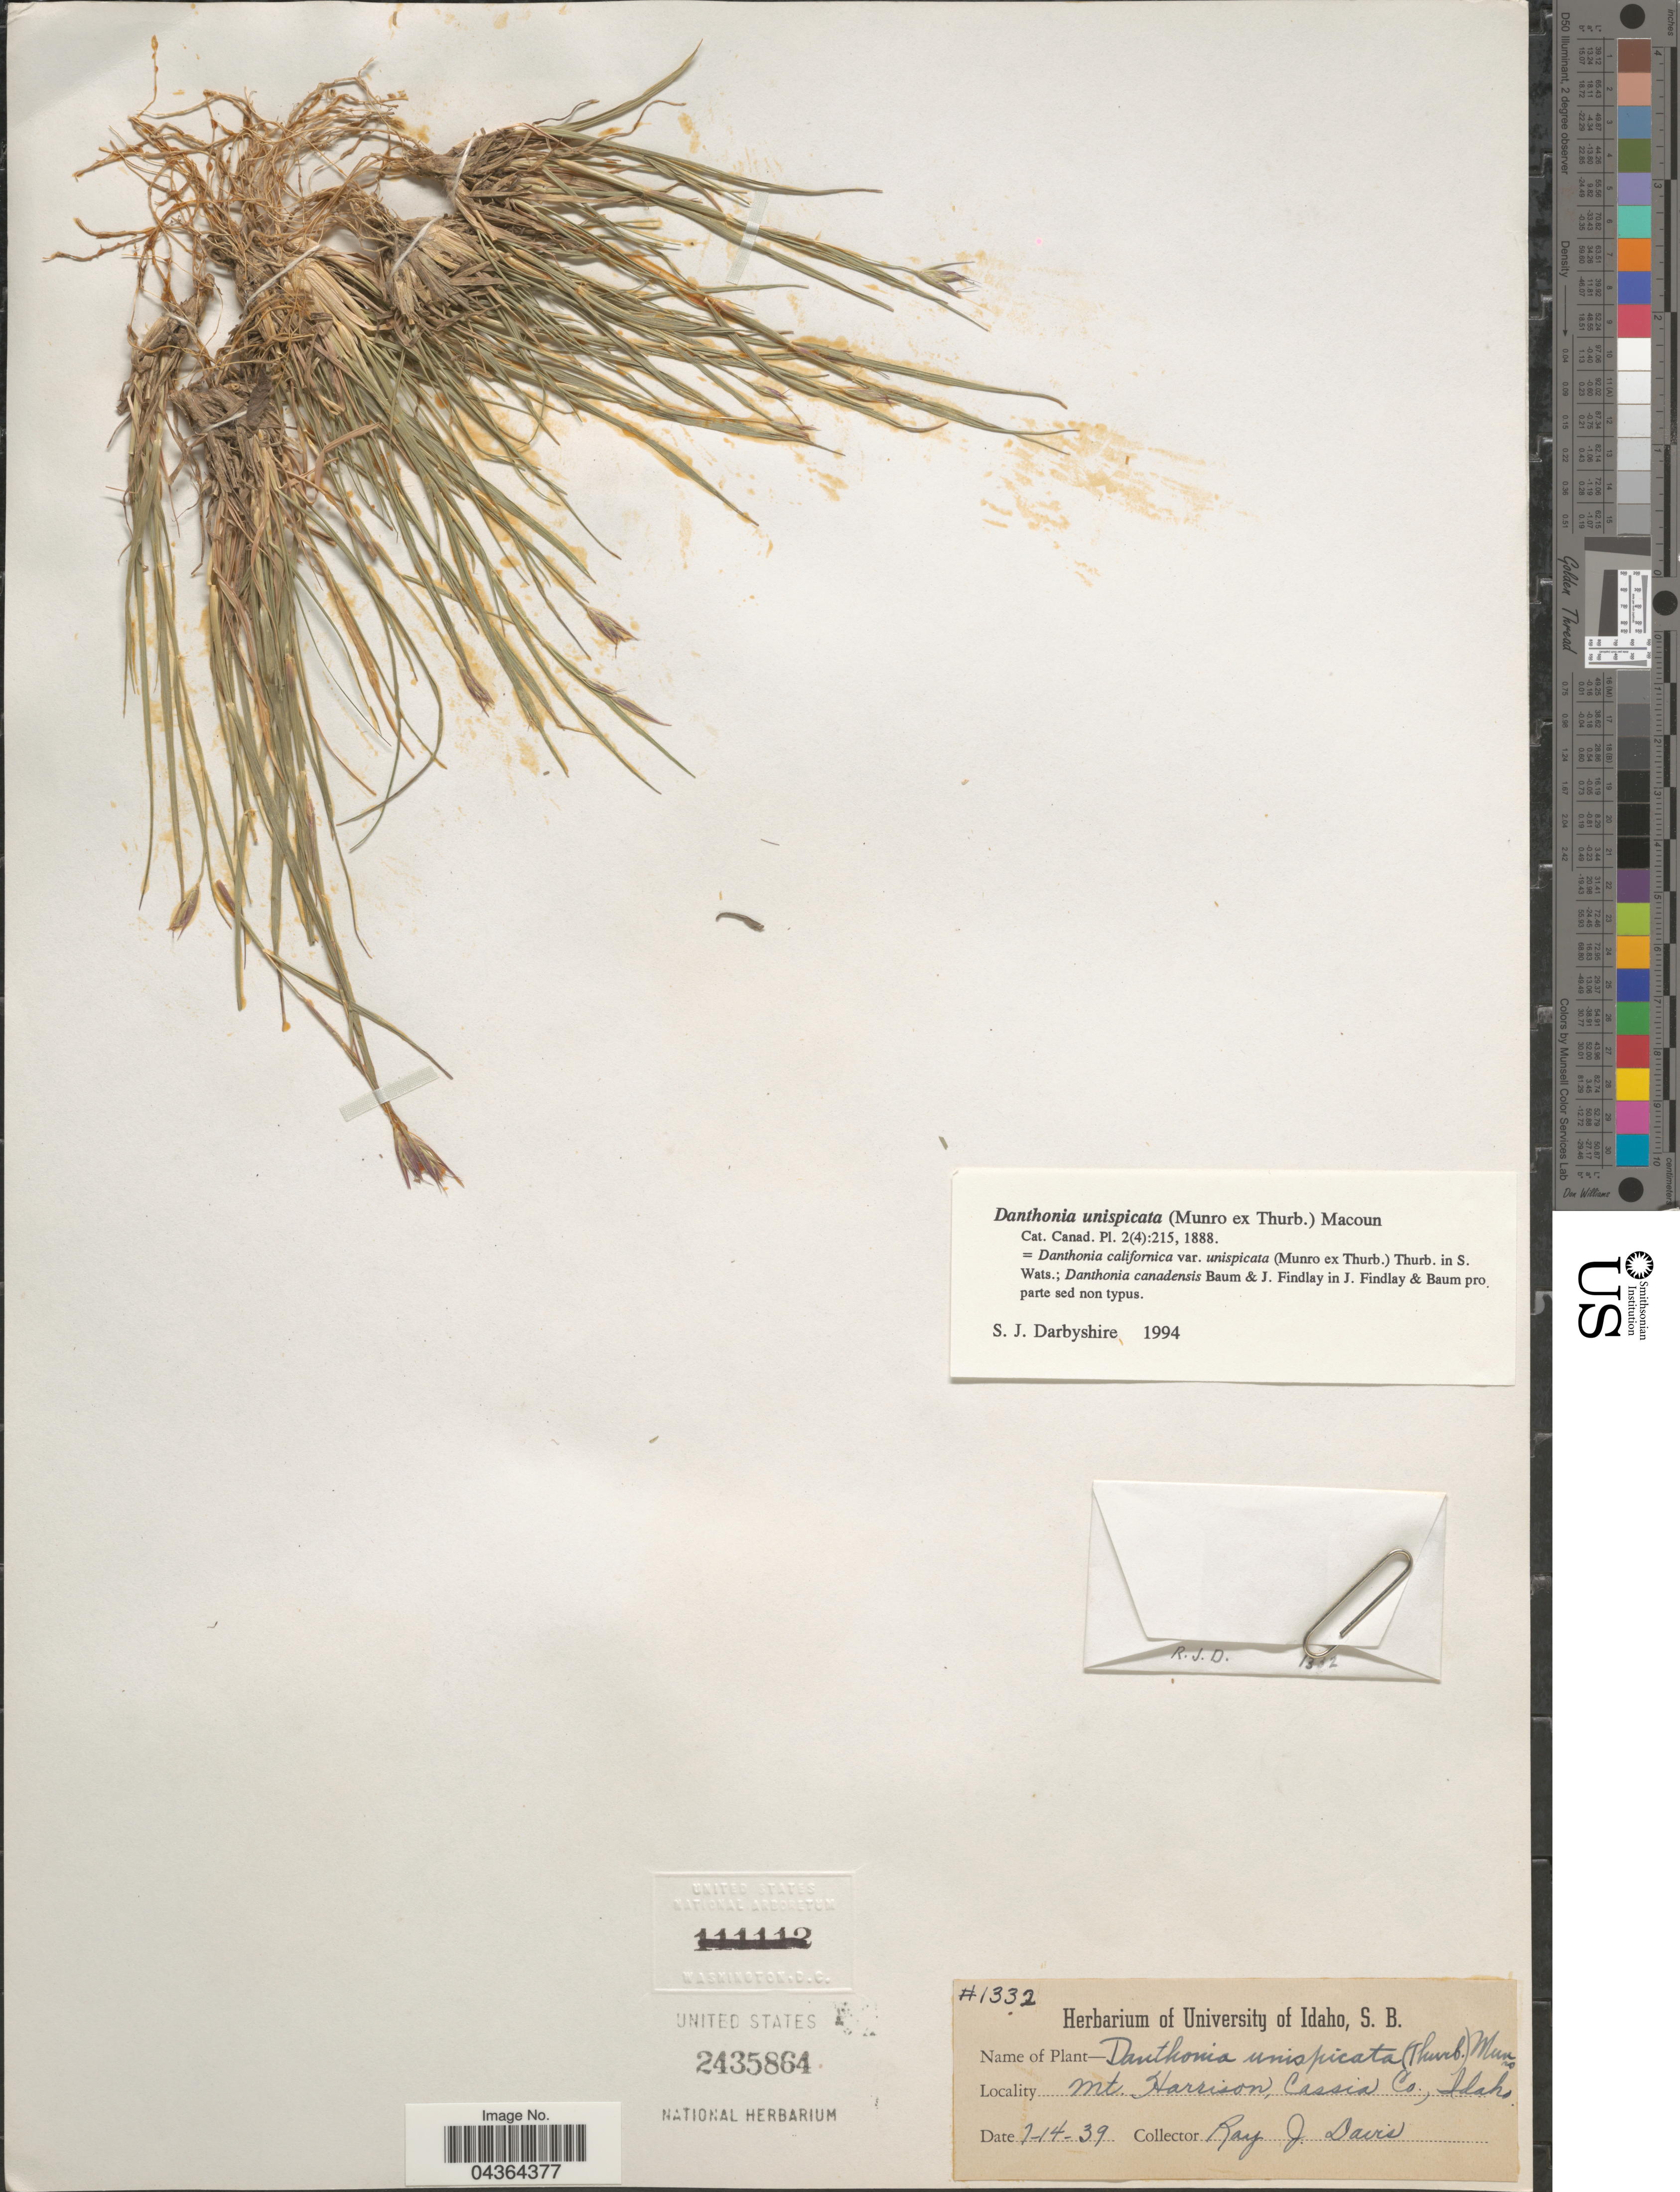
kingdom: Plantae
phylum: Tracheophyta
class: Liliopsida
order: Poales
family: Poaceae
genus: Danthonia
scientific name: Danthonia unispicata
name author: (Thurb.) Munro ex Macoun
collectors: R. Davis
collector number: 1332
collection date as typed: Transcribed d/m/y: 14/7/39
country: United States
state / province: Idaho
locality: Mt. Harrison, Cassia Co.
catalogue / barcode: US 2435864